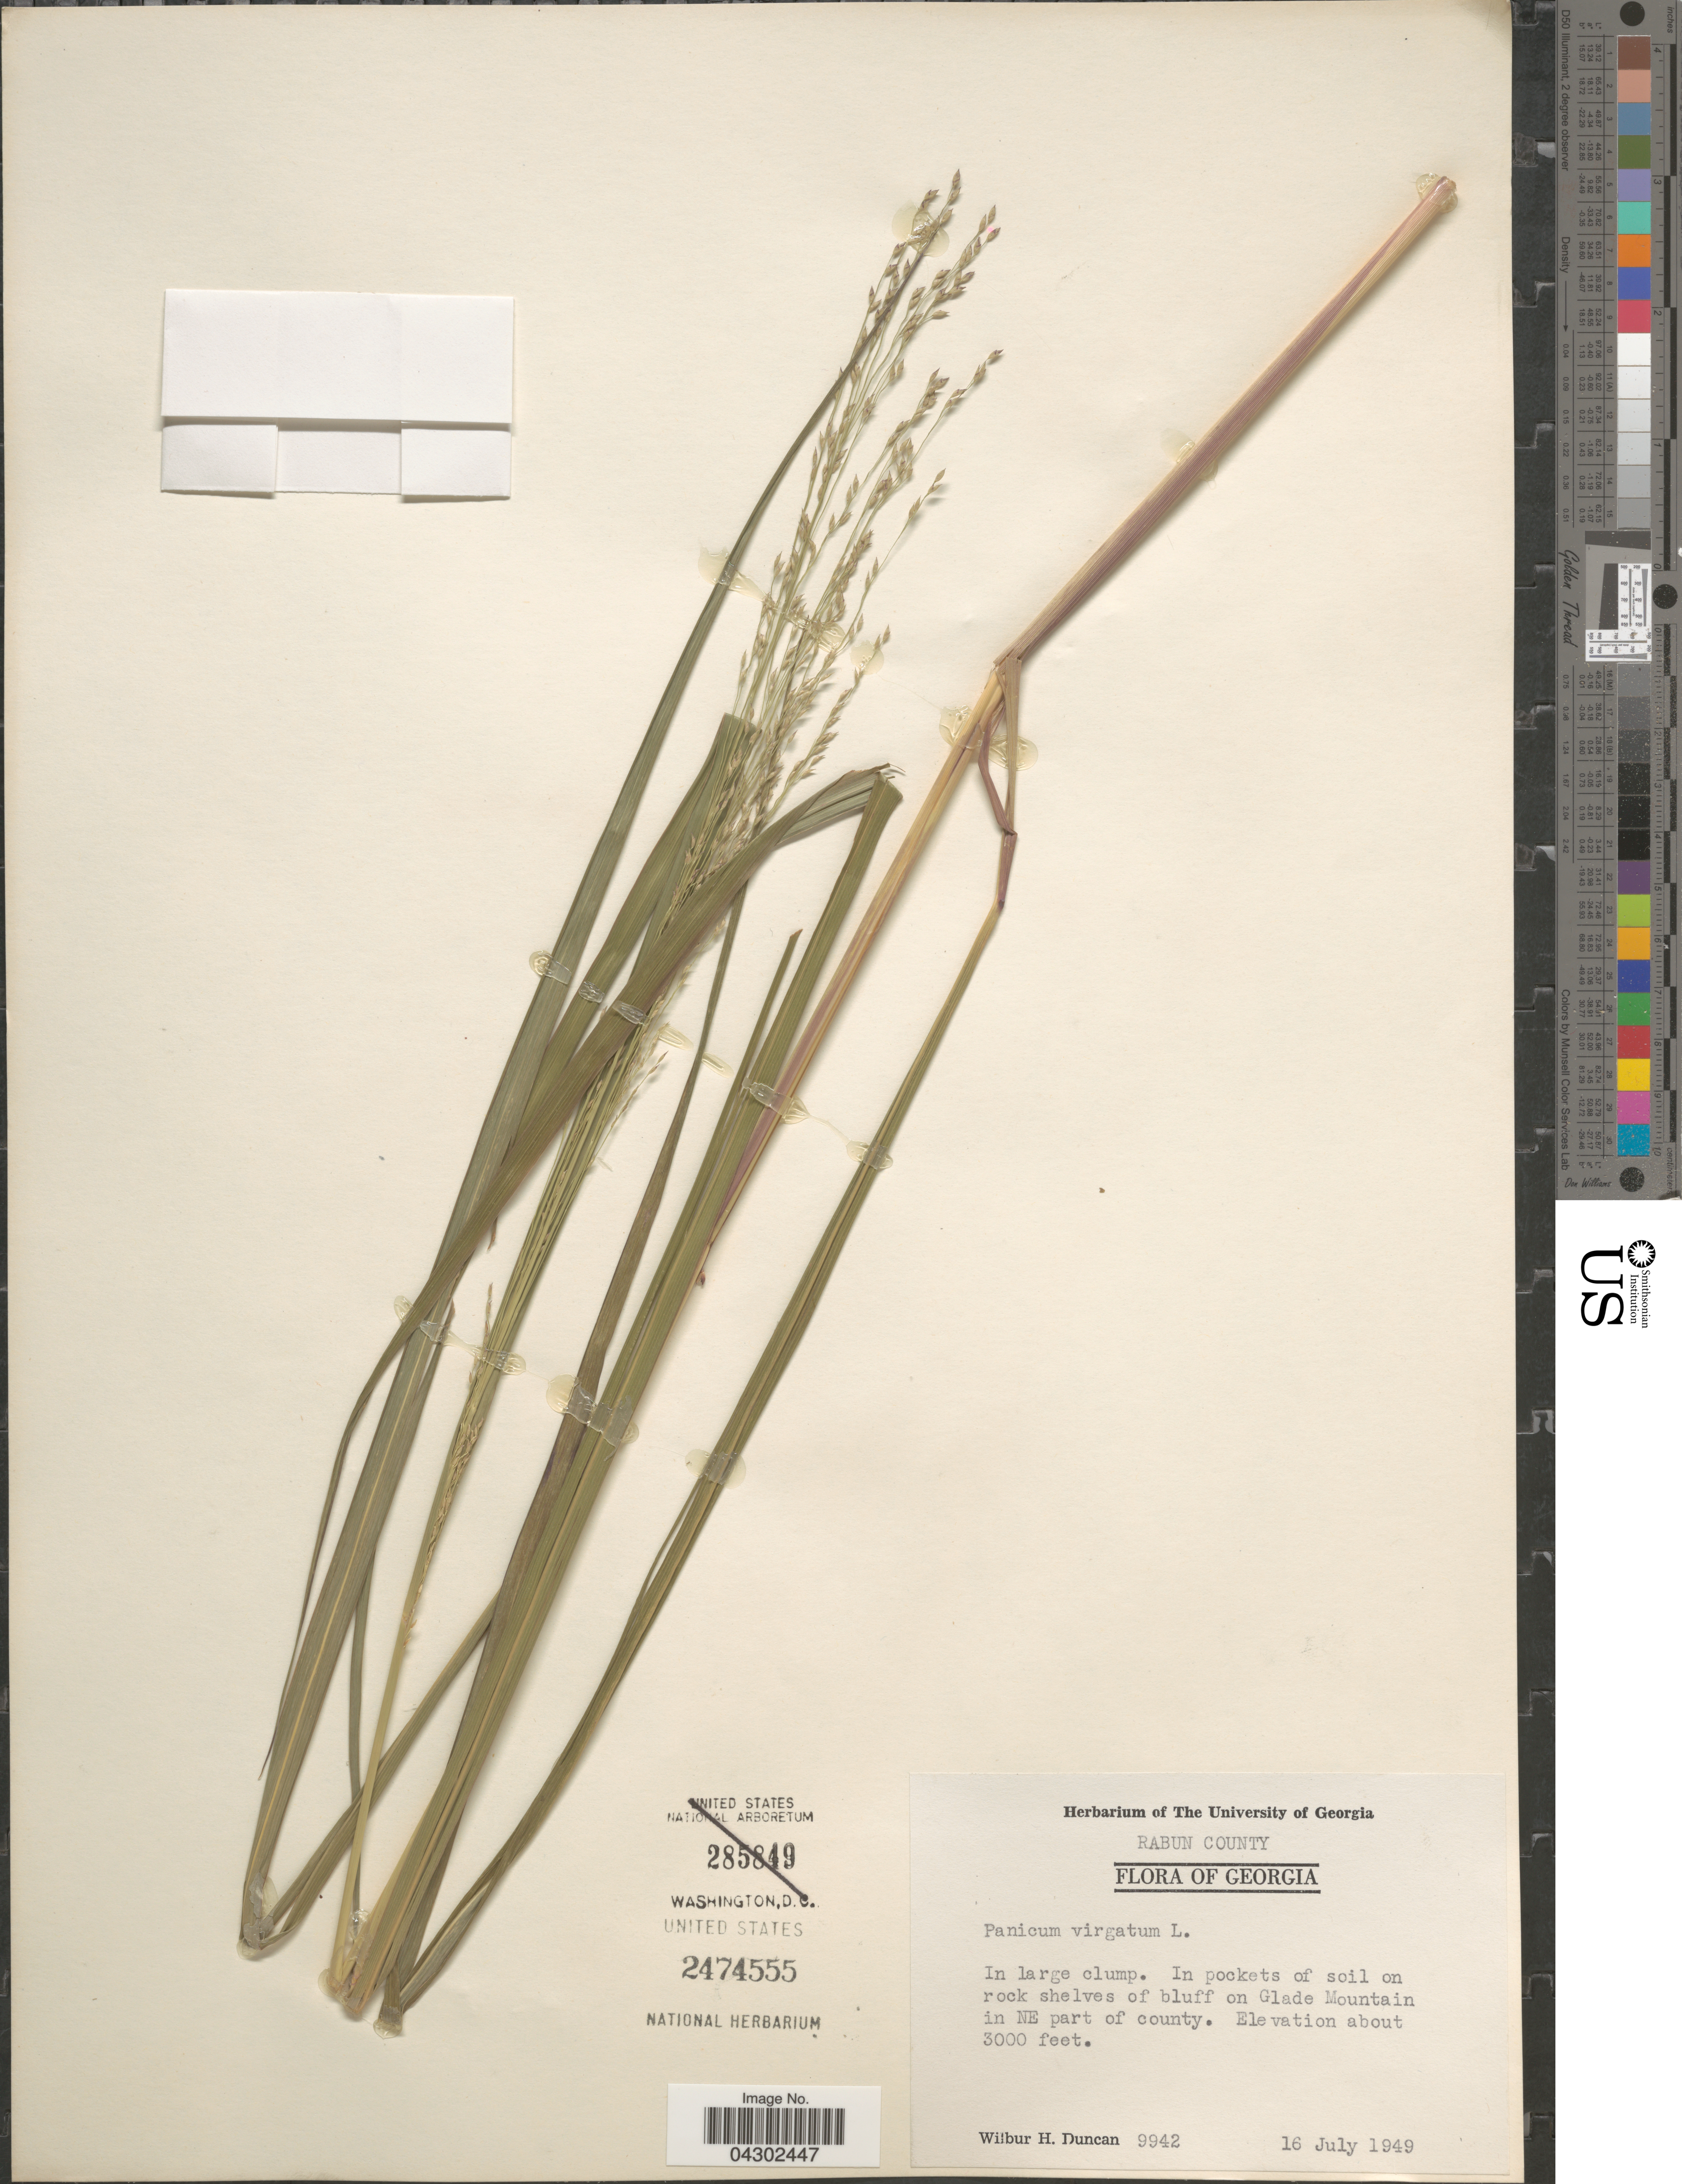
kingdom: Plantae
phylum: Tracheophyta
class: Liliopsida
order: Poales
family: Poaceae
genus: Panicum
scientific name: Panicum virgatum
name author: L.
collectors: W. H. Duncan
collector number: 9942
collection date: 1949-07-16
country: United States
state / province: Georgia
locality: Rabun County. In pockets of soil on rock shelves of bluff on Glade Mountain in NE part of county.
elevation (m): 914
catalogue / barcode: US 2474555